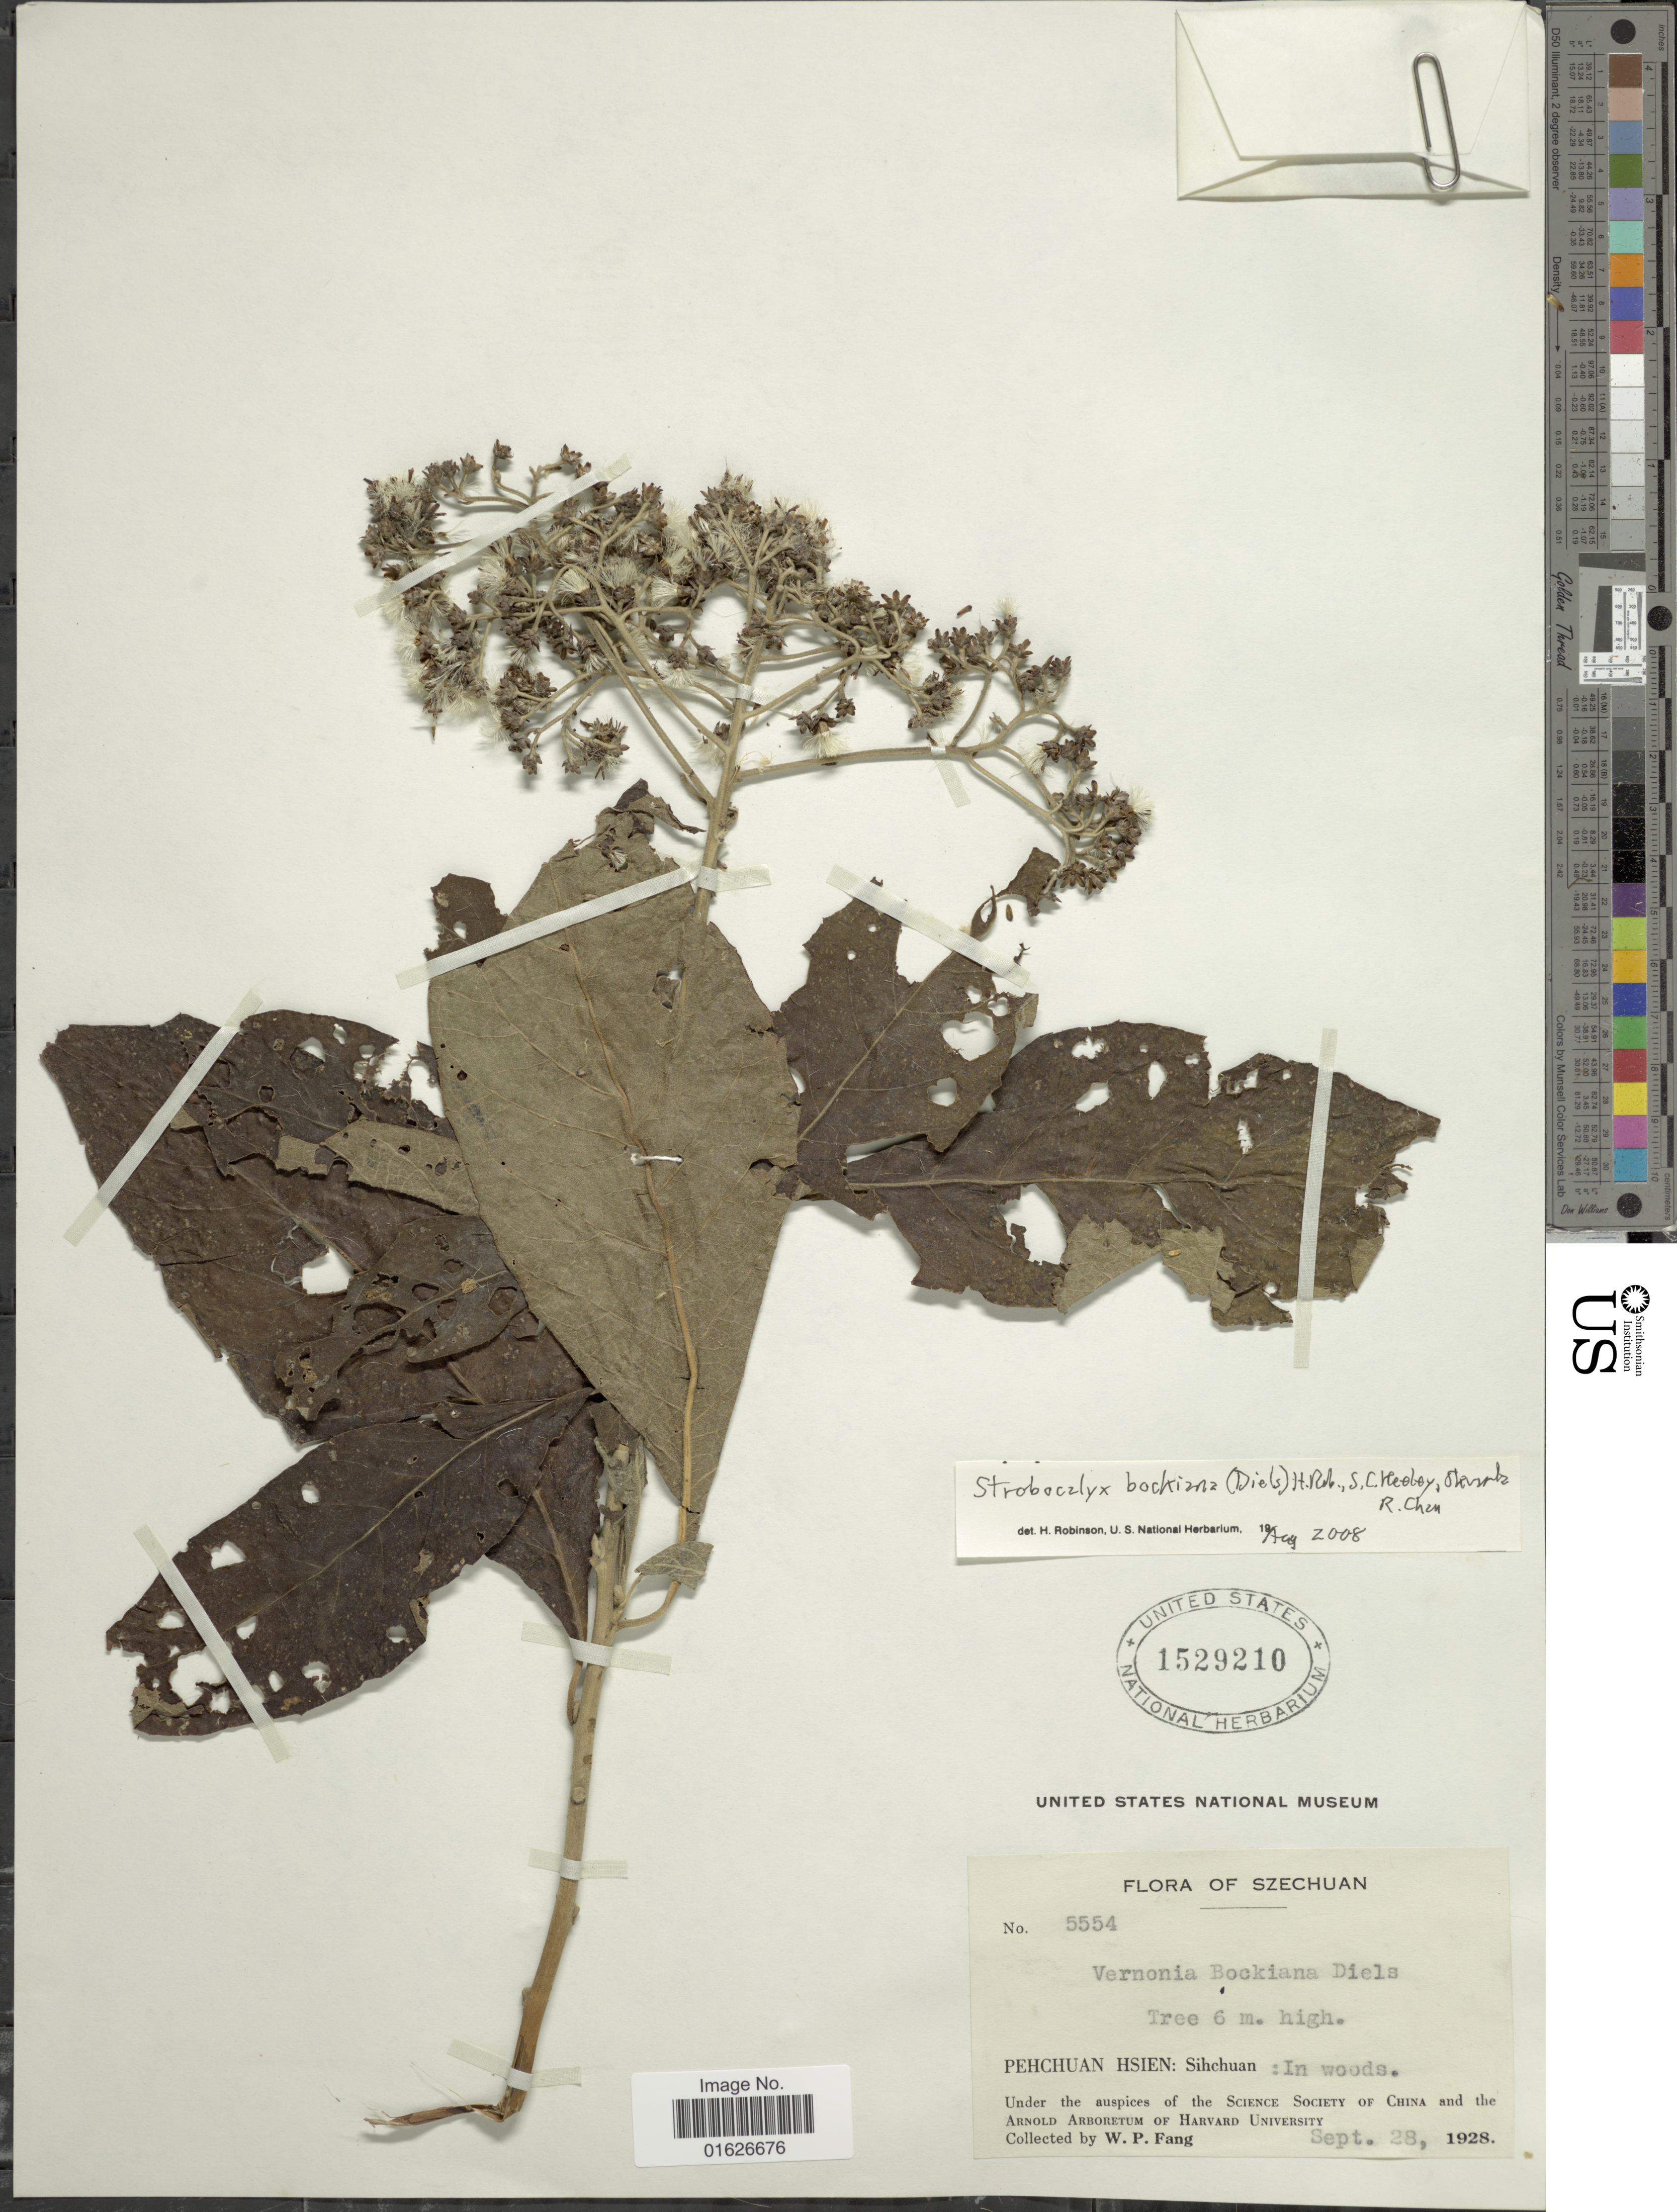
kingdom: Plantae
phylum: Tracheophyta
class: Magnoliopsida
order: Asterales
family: Asteraceae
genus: Strobocalyx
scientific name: Strobocalyx bockiana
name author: (Diels) H. Rob.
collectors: W. P. Fang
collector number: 5554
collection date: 1928-09-28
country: China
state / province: Sichuan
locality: Szechuan, Pehchuan Hsien: Sihchuan.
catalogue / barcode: US 1529210